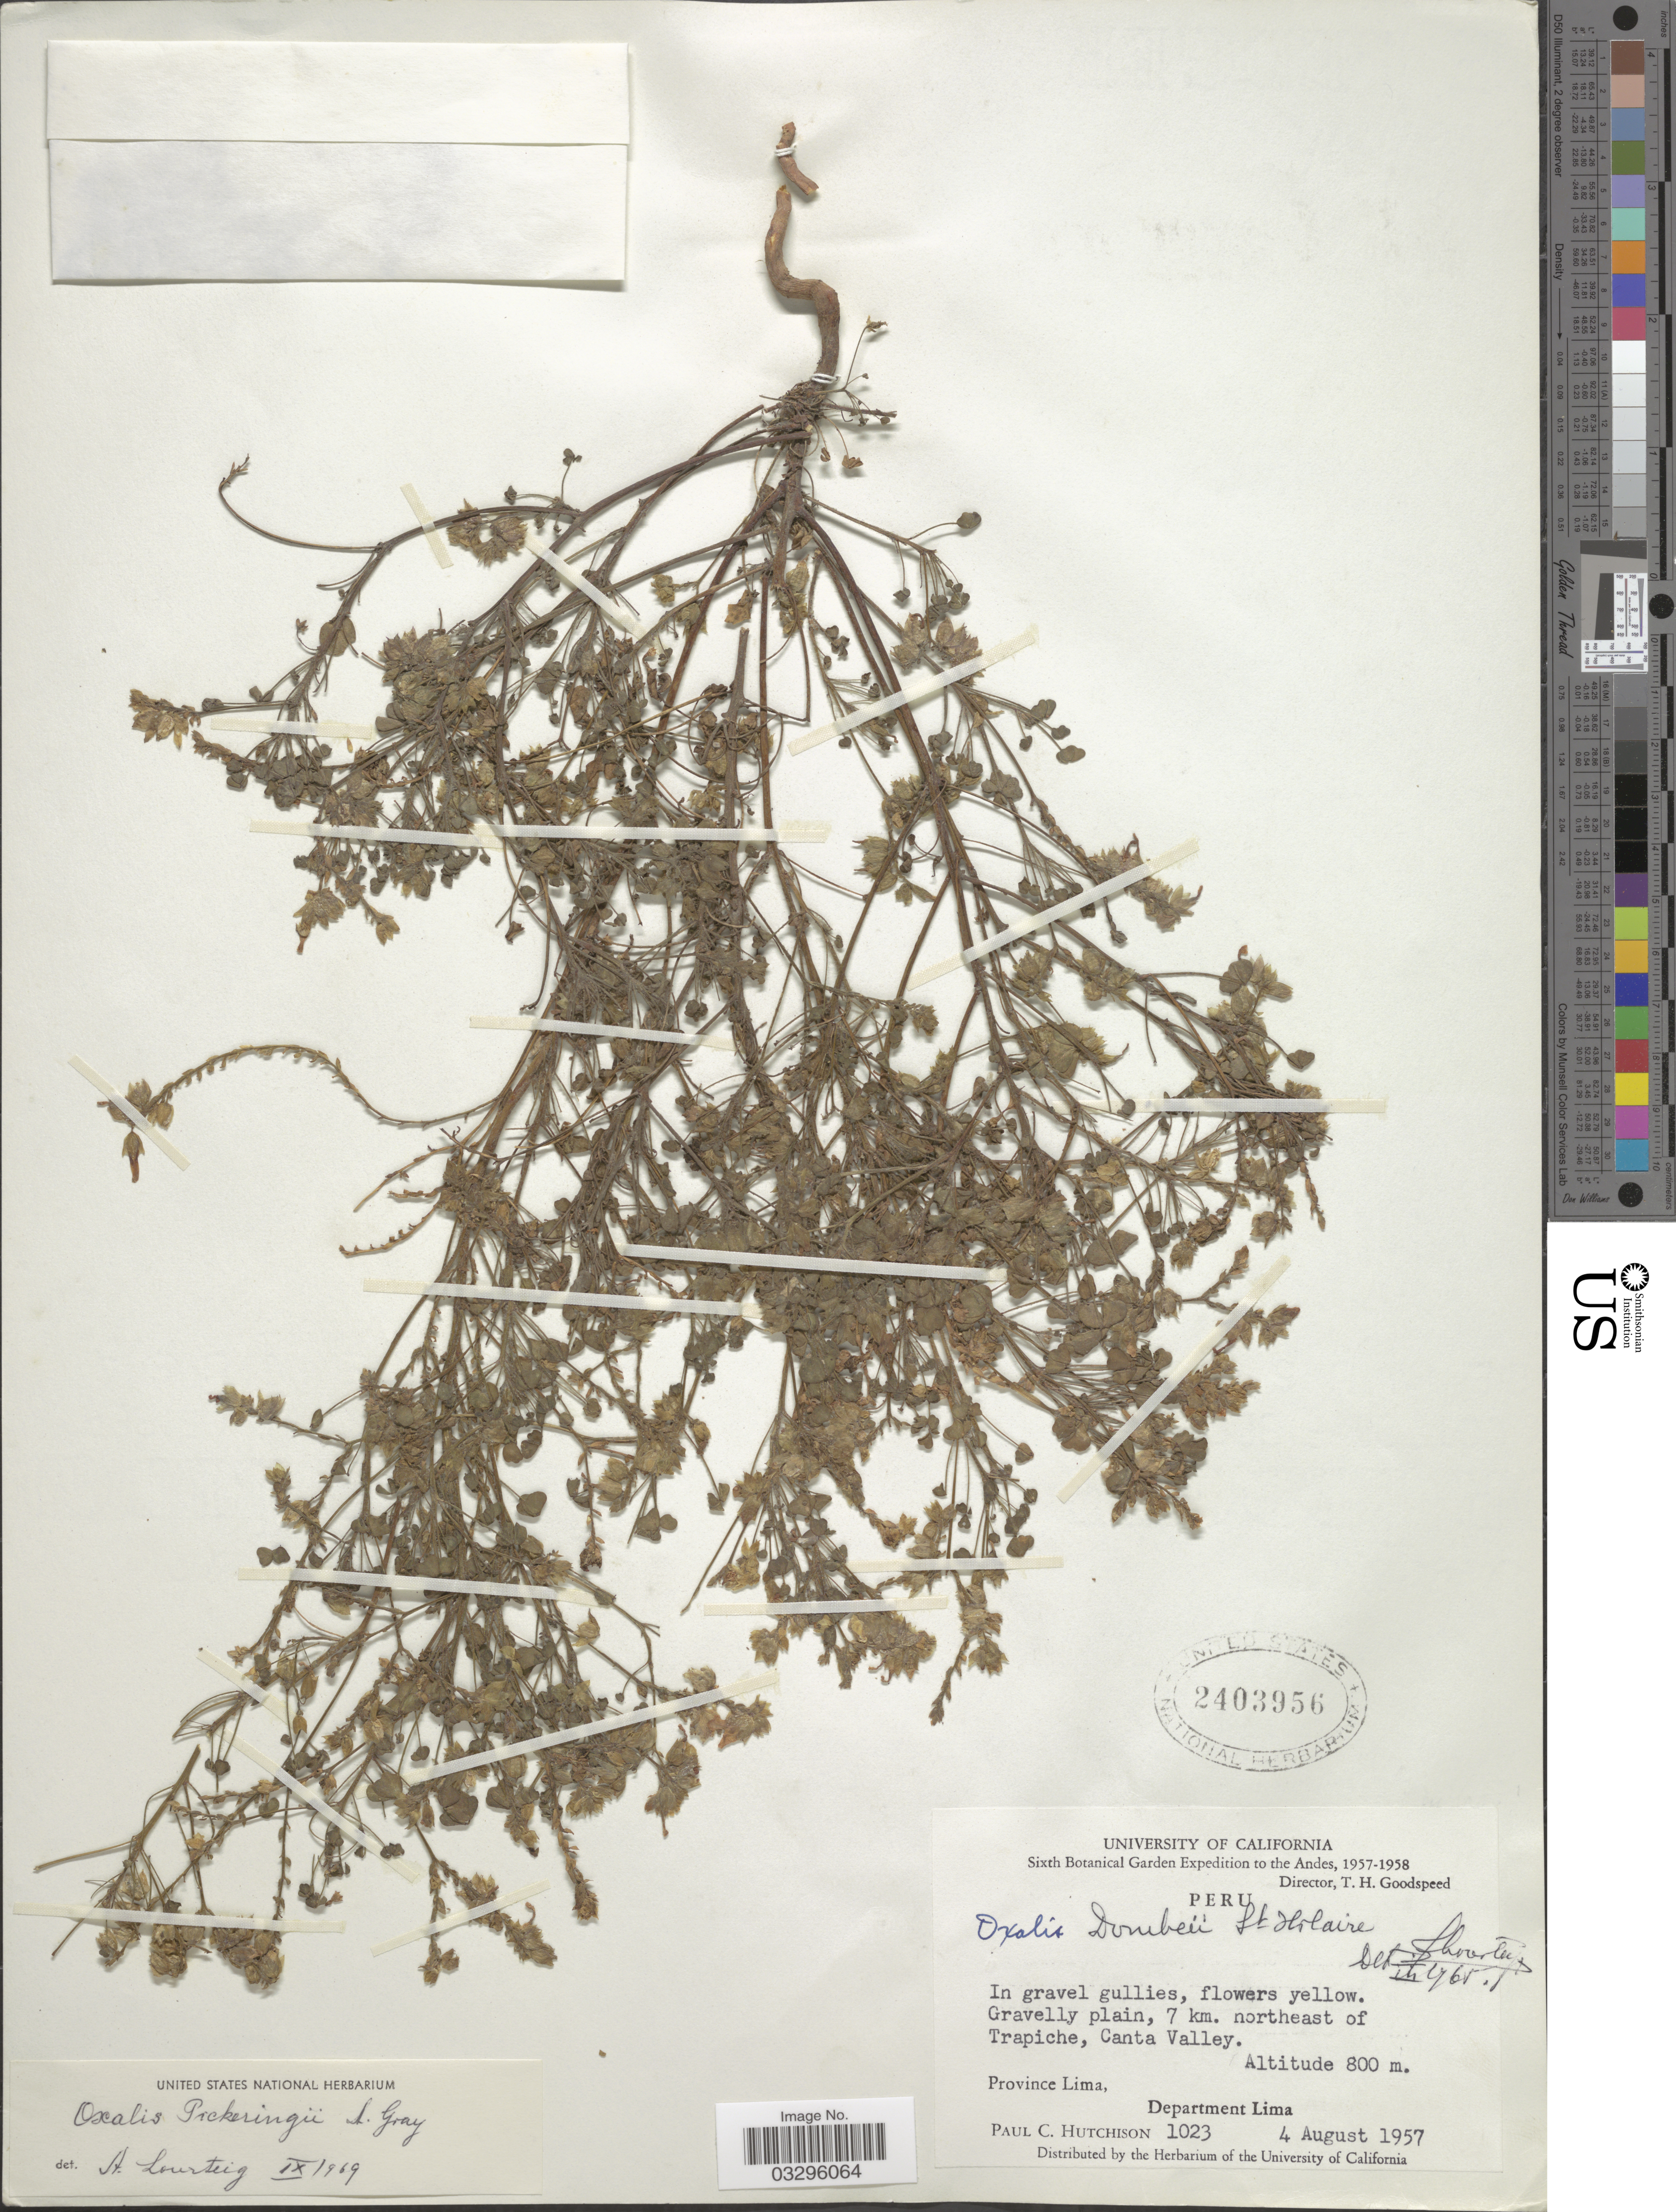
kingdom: Plantae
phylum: Tracheophyta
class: Magnoliopsida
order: Oxalidales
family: Oxalidaceae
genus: Oxalis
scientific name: Oxalis pickeringii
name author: A. Gray in Wilkes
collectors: P. C. Hutchison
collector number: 1023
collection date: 1957-08-04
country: Peru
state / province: Lima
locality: Andes. Gravelly plain, 7 km. northeast of Trapiche, Canta Valley. Province Lima, Department Lima.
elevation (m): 800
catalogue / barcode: US 2403956